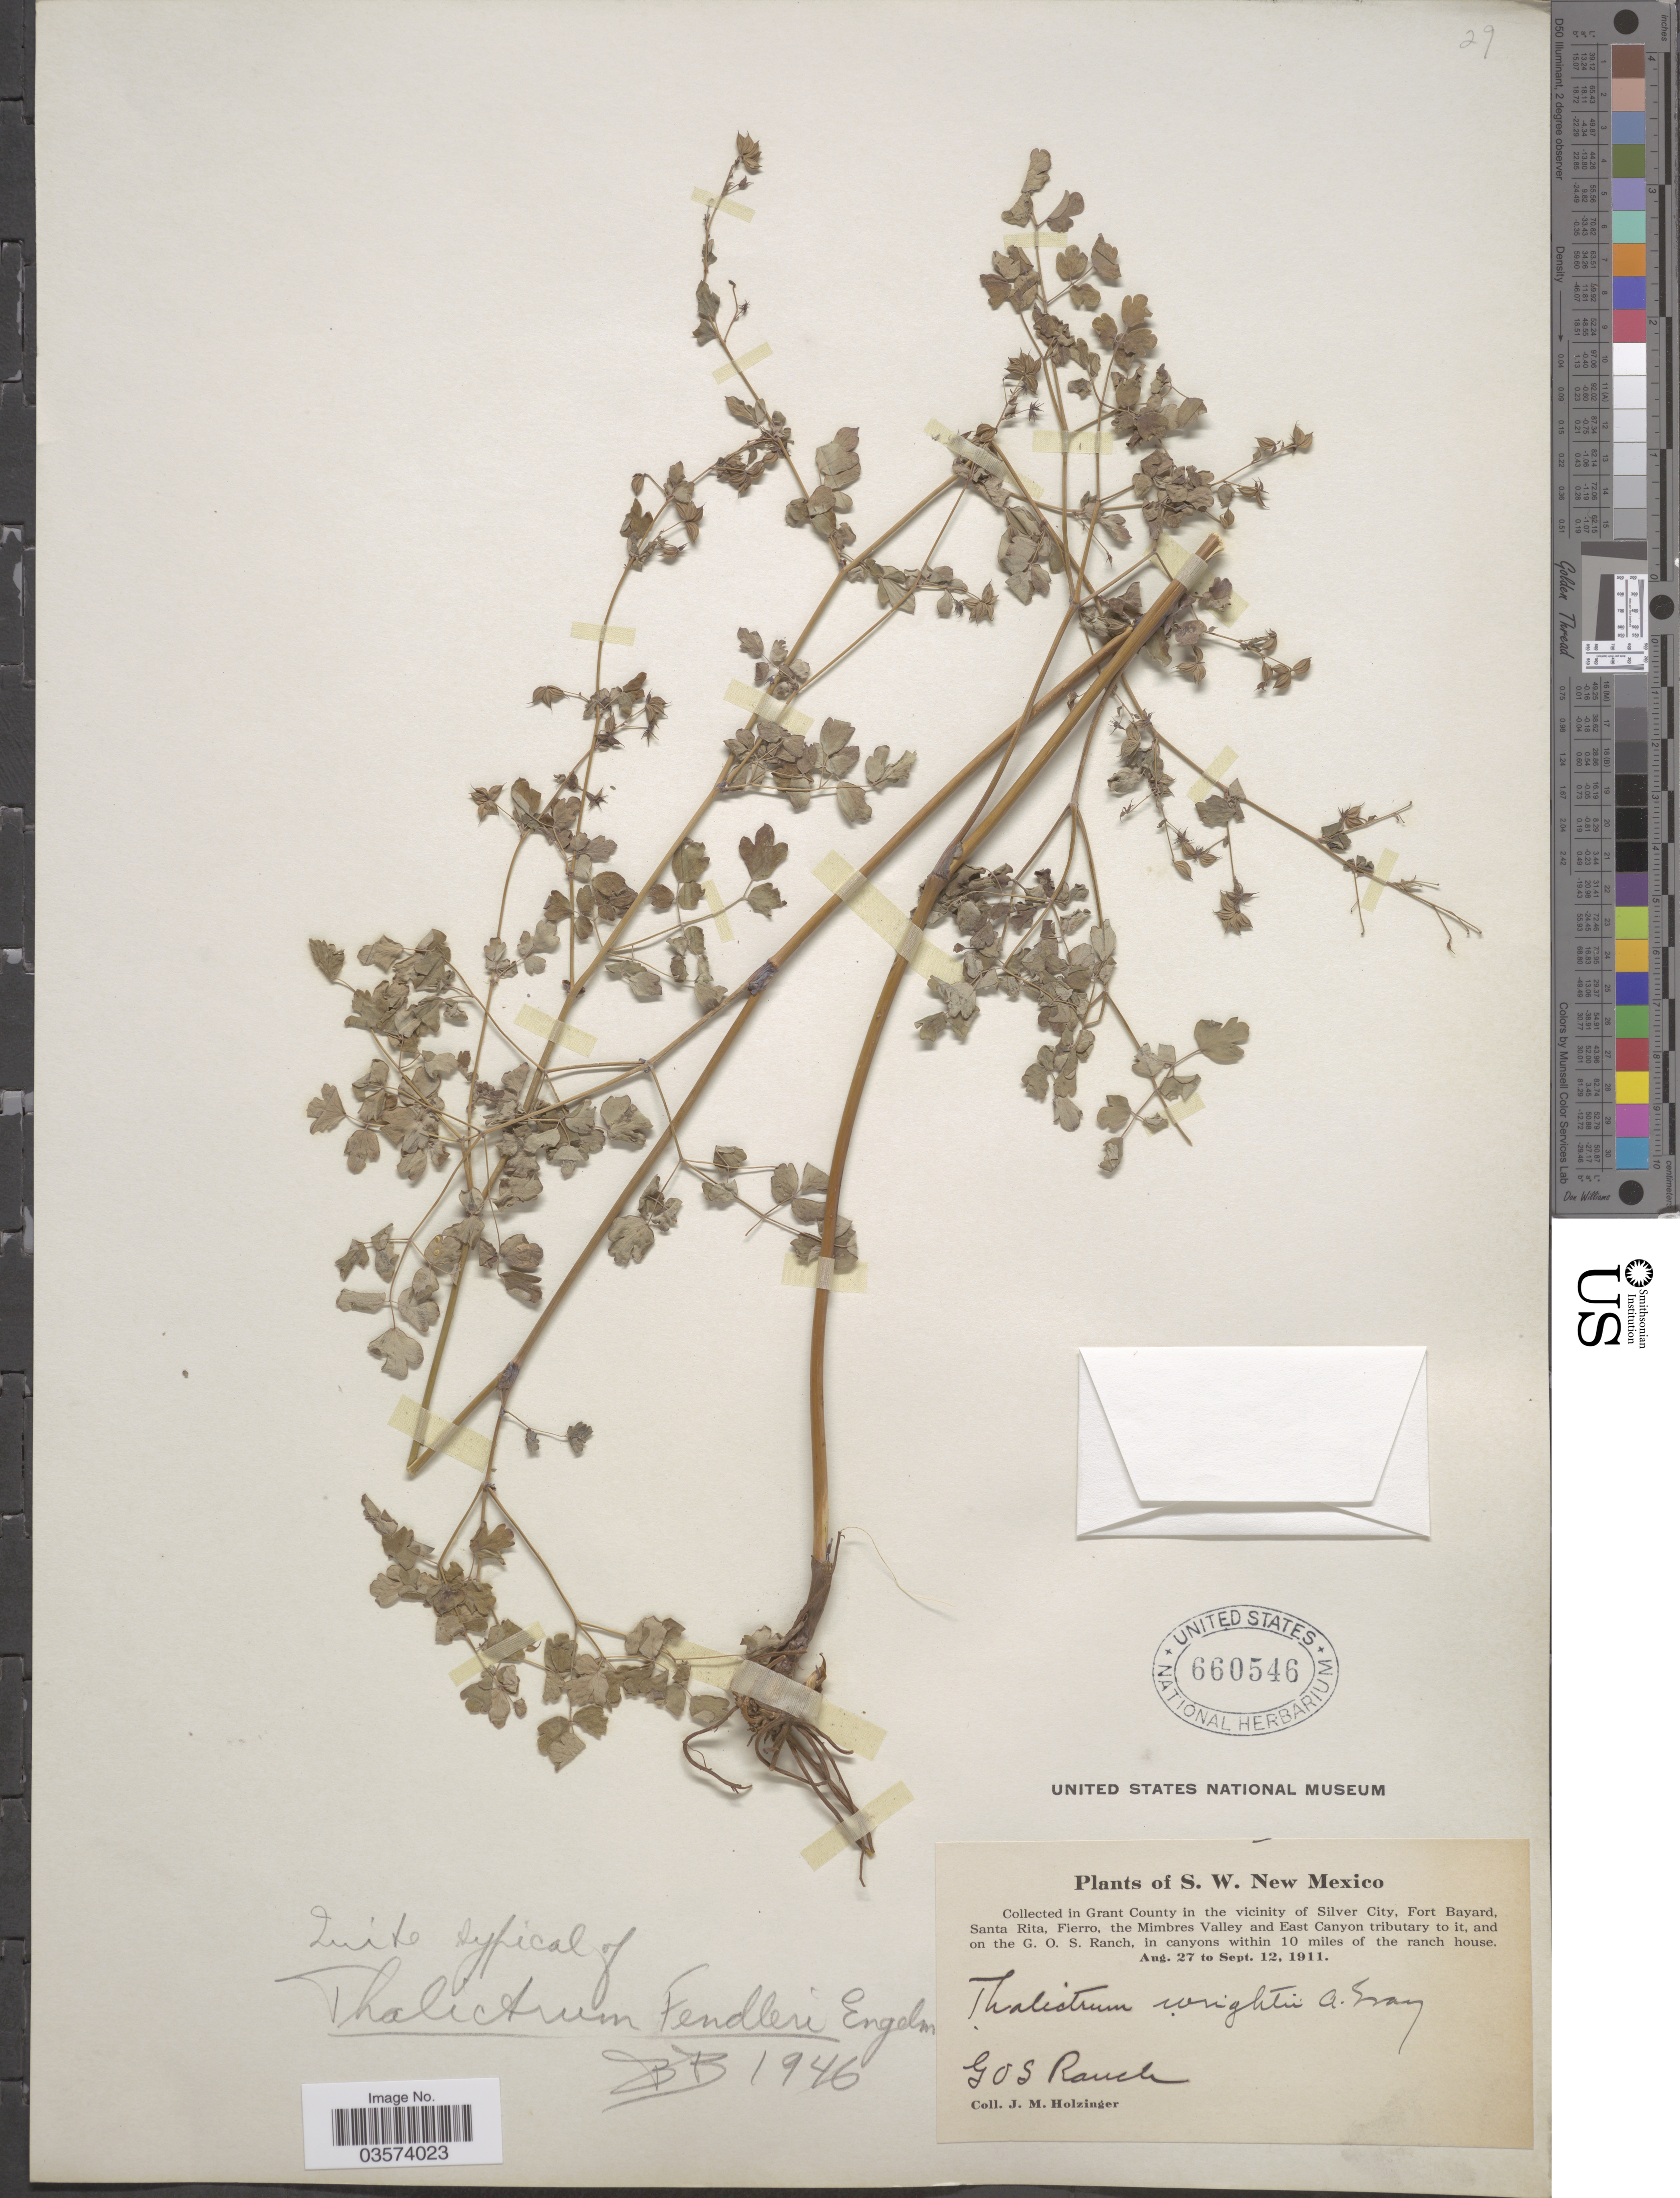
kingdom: Plantae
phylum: Tracheophyta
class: Magnoliopsida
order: Ranunculales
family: Ranunculaceae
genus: Thalictrum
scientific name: Thalictrum fendleri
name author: Engelm. ex A. Gray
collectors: J. M. Holzinger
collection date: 1911-08-27/1911-09-12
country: United States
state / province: New Mexico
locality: S. W. New Mexico. Grant County in the vicinity of Silver City, Fort Bayard, Santa Rita, Fierro, the Mimbres Valley and East Canyon tributary to it, and on the G. O. S. Ranch, in canyons within 10 miles of the ranch house. GOS Ranch.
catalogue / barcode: US 660546